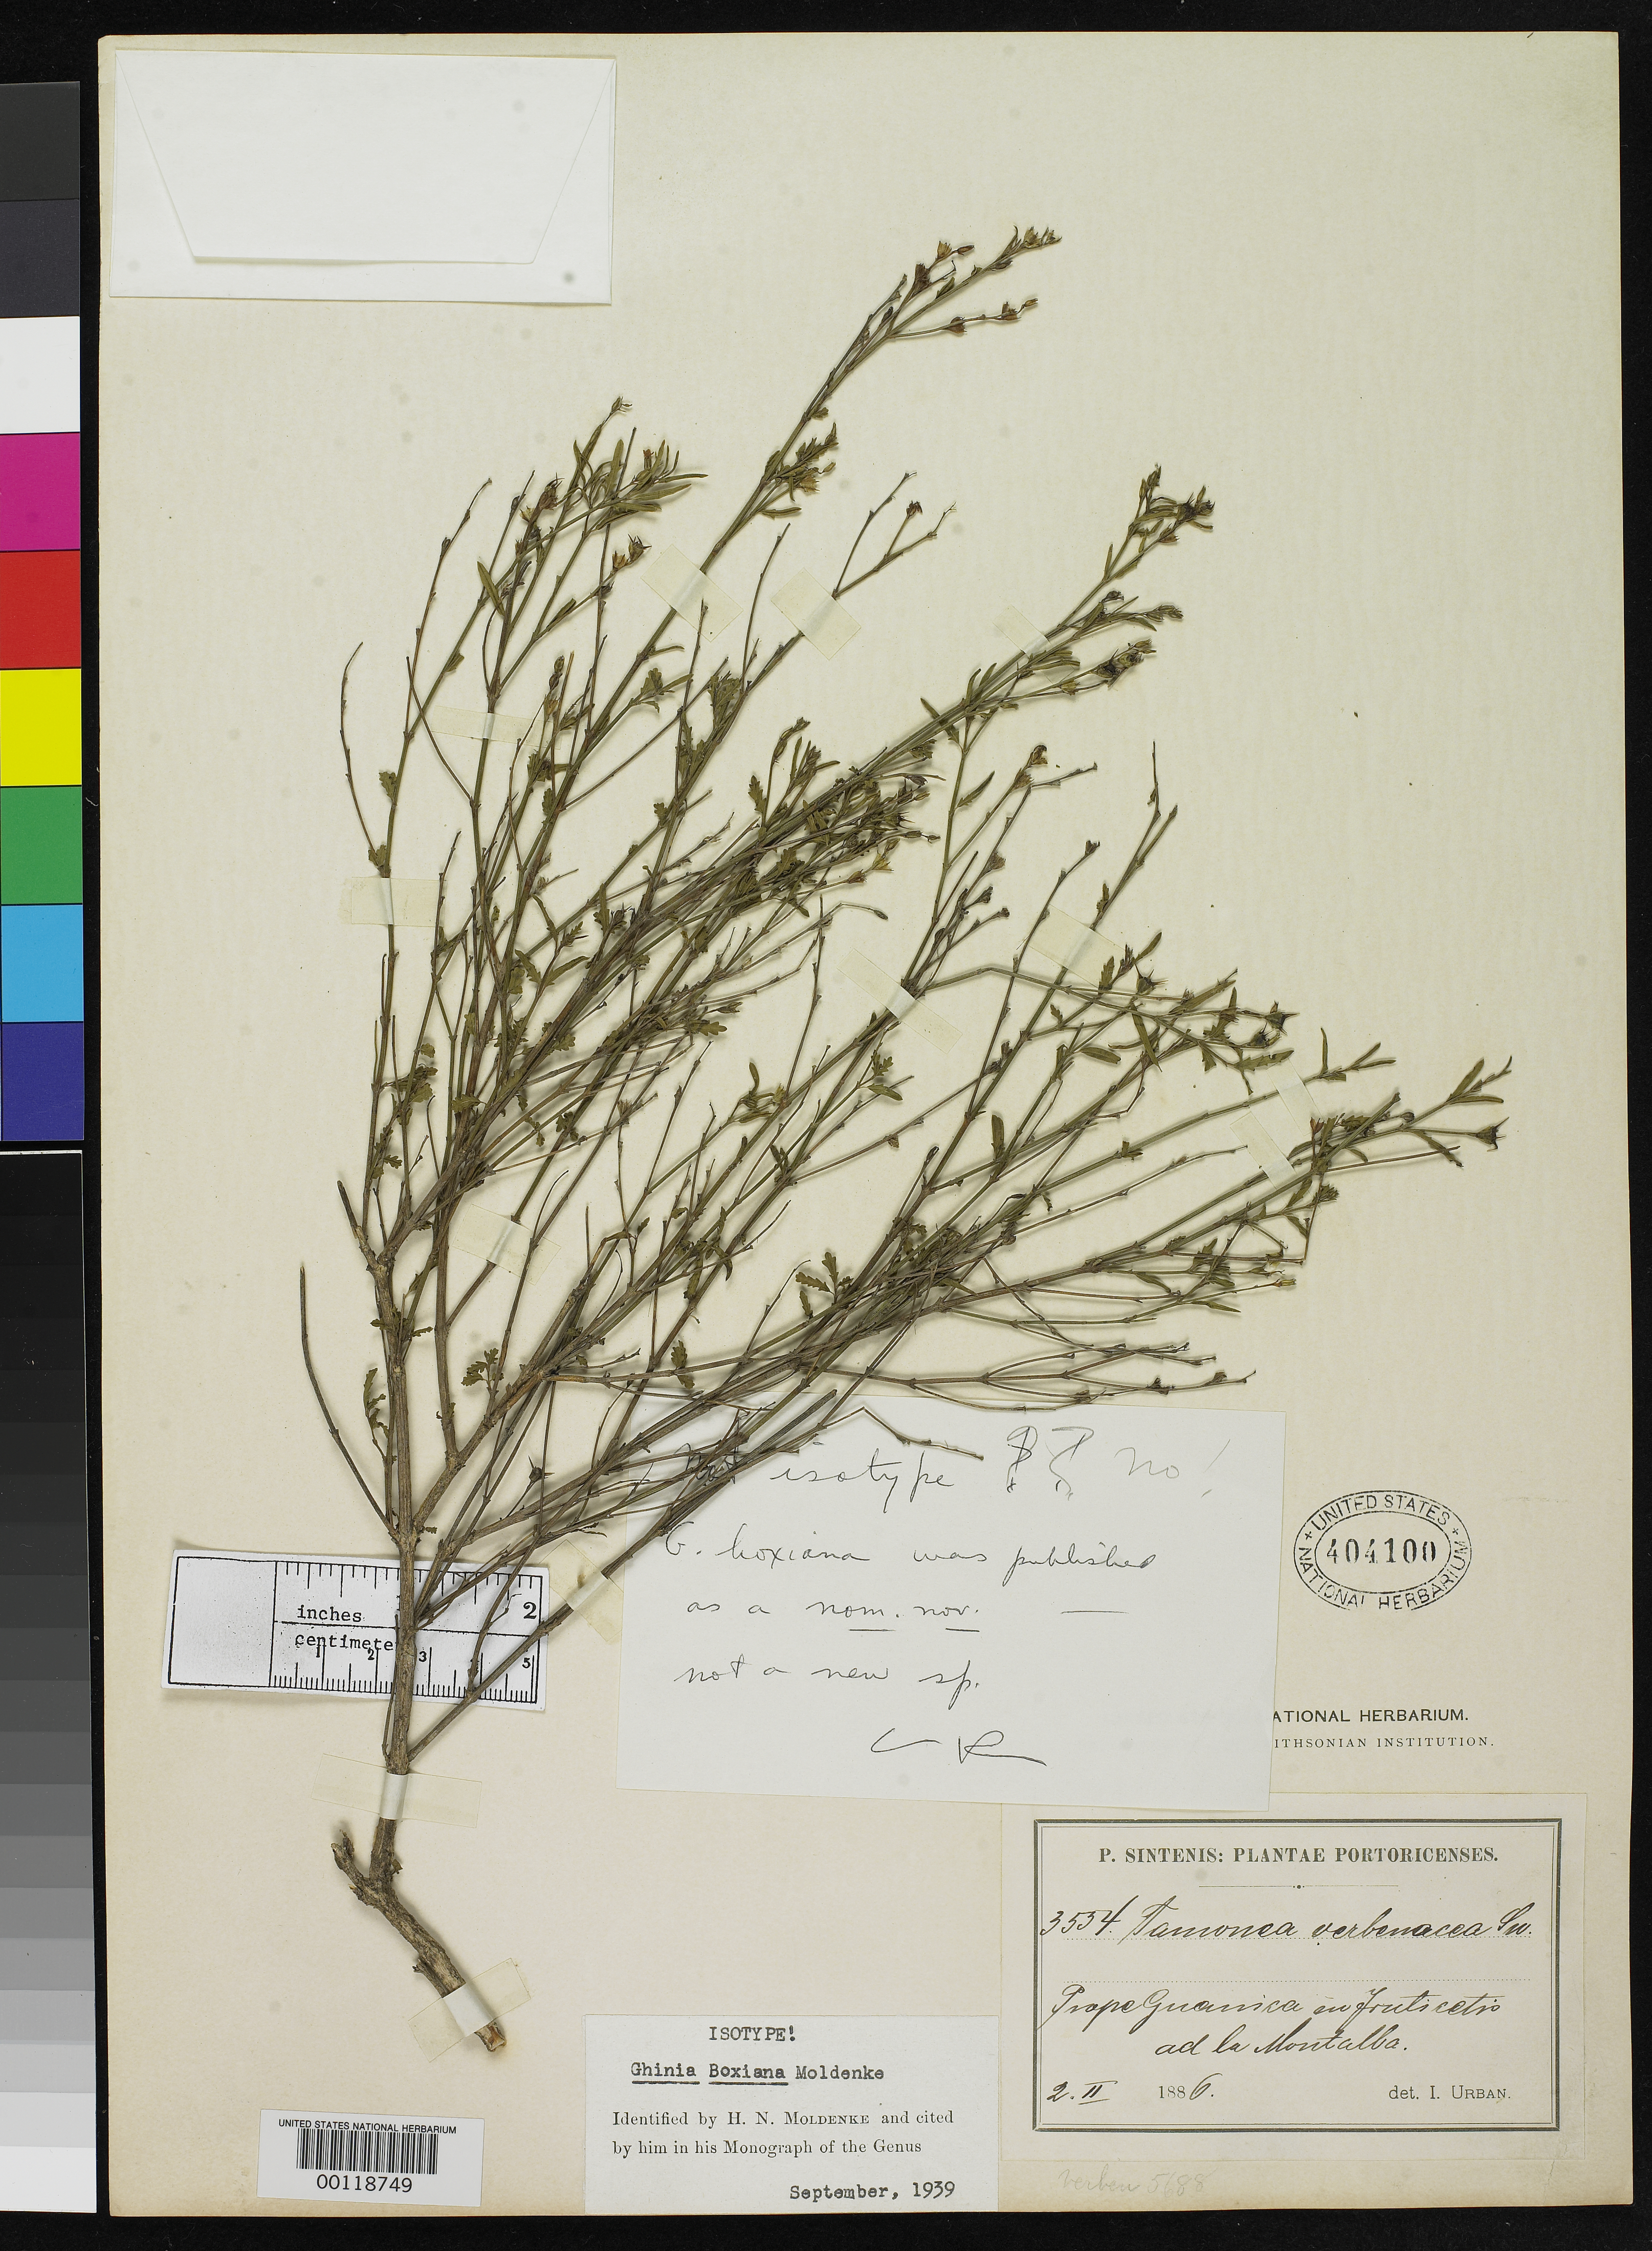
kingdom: Plantae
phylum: Tracheophyta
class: Magnoliopsida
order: Lamiales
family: Verbenaceae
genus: Ghinia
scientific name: Ghinia boxiana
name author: Moldenke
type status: Isotype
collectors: P. Sintenis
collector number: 3554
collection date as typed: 02 Feb 1886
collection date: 1886-02-02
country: Puerto Rico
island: Greater Antilles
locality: Montalba.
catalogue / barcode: US 404100